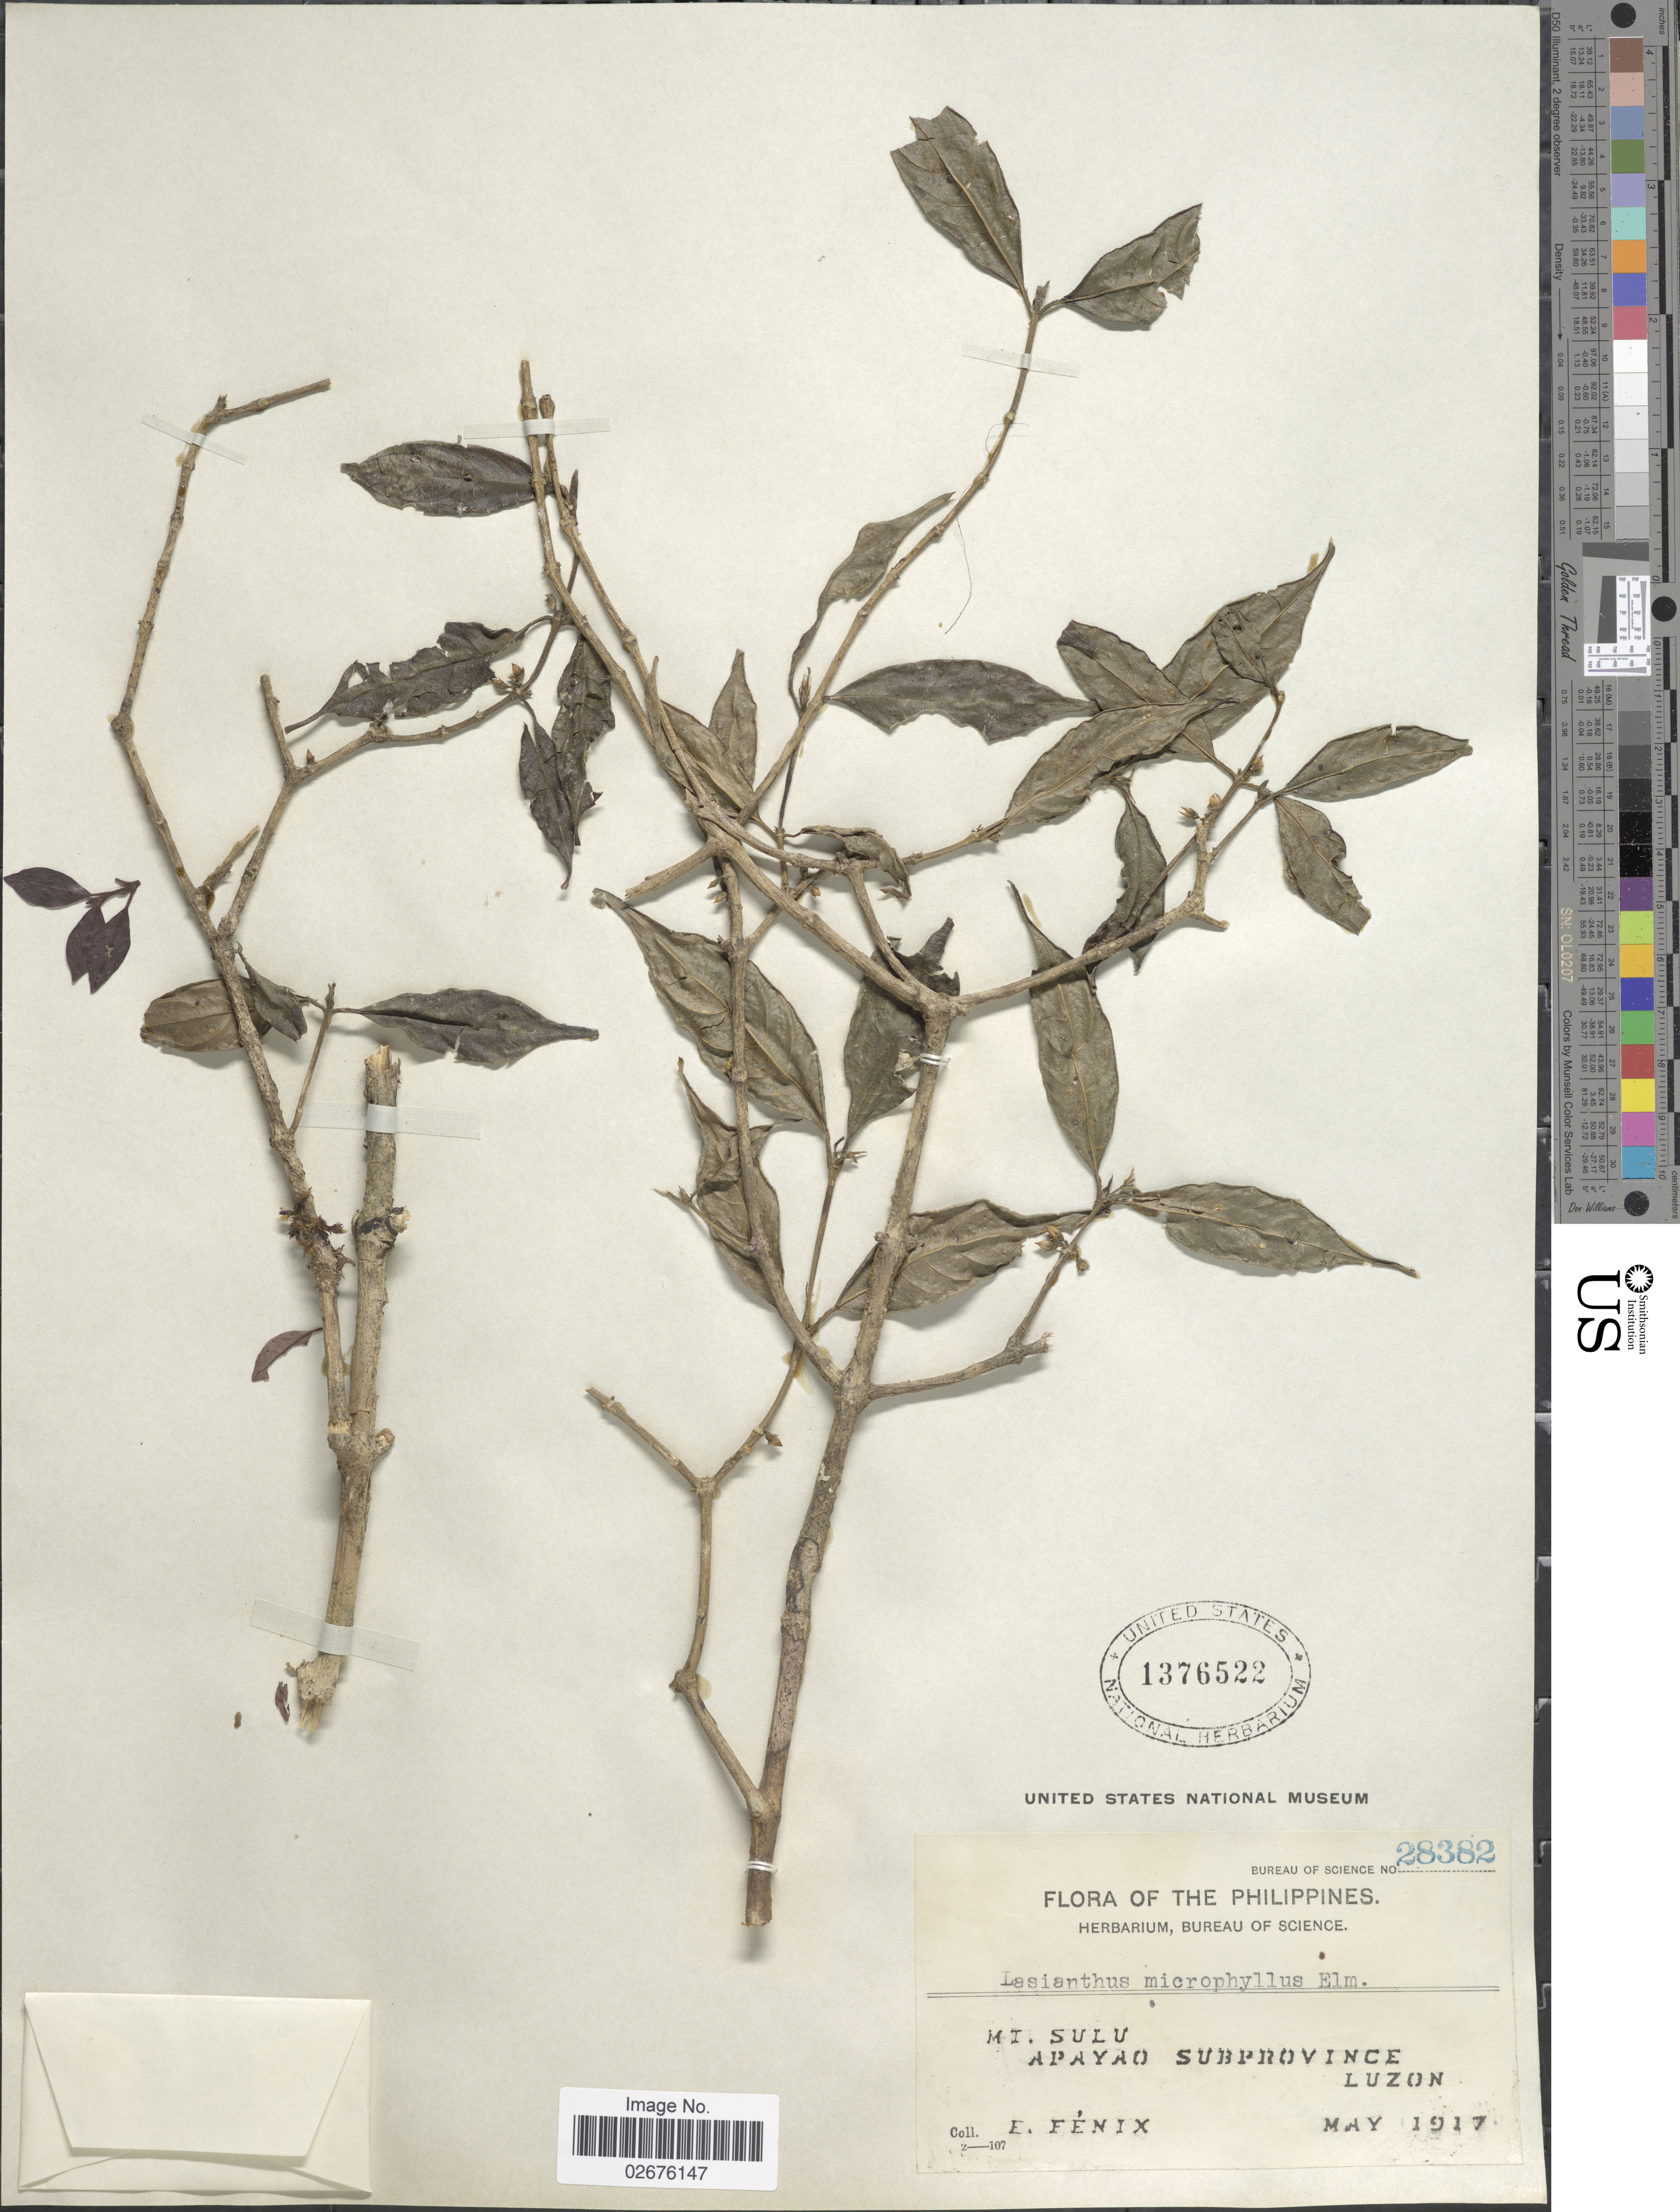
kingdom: Plantae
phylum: Tracheophyta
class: Magnoliopsida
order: Gentianales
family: Rubiaceae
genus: Lasianthus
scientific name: Lasianthus microphyllus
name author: Elmer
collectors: E. Fénix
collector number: Bureau of Science 28382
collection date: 1917-05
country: Philippines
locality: Mt. Sulu, Apayao Subprovince, Luzon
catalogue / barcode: US 1376522